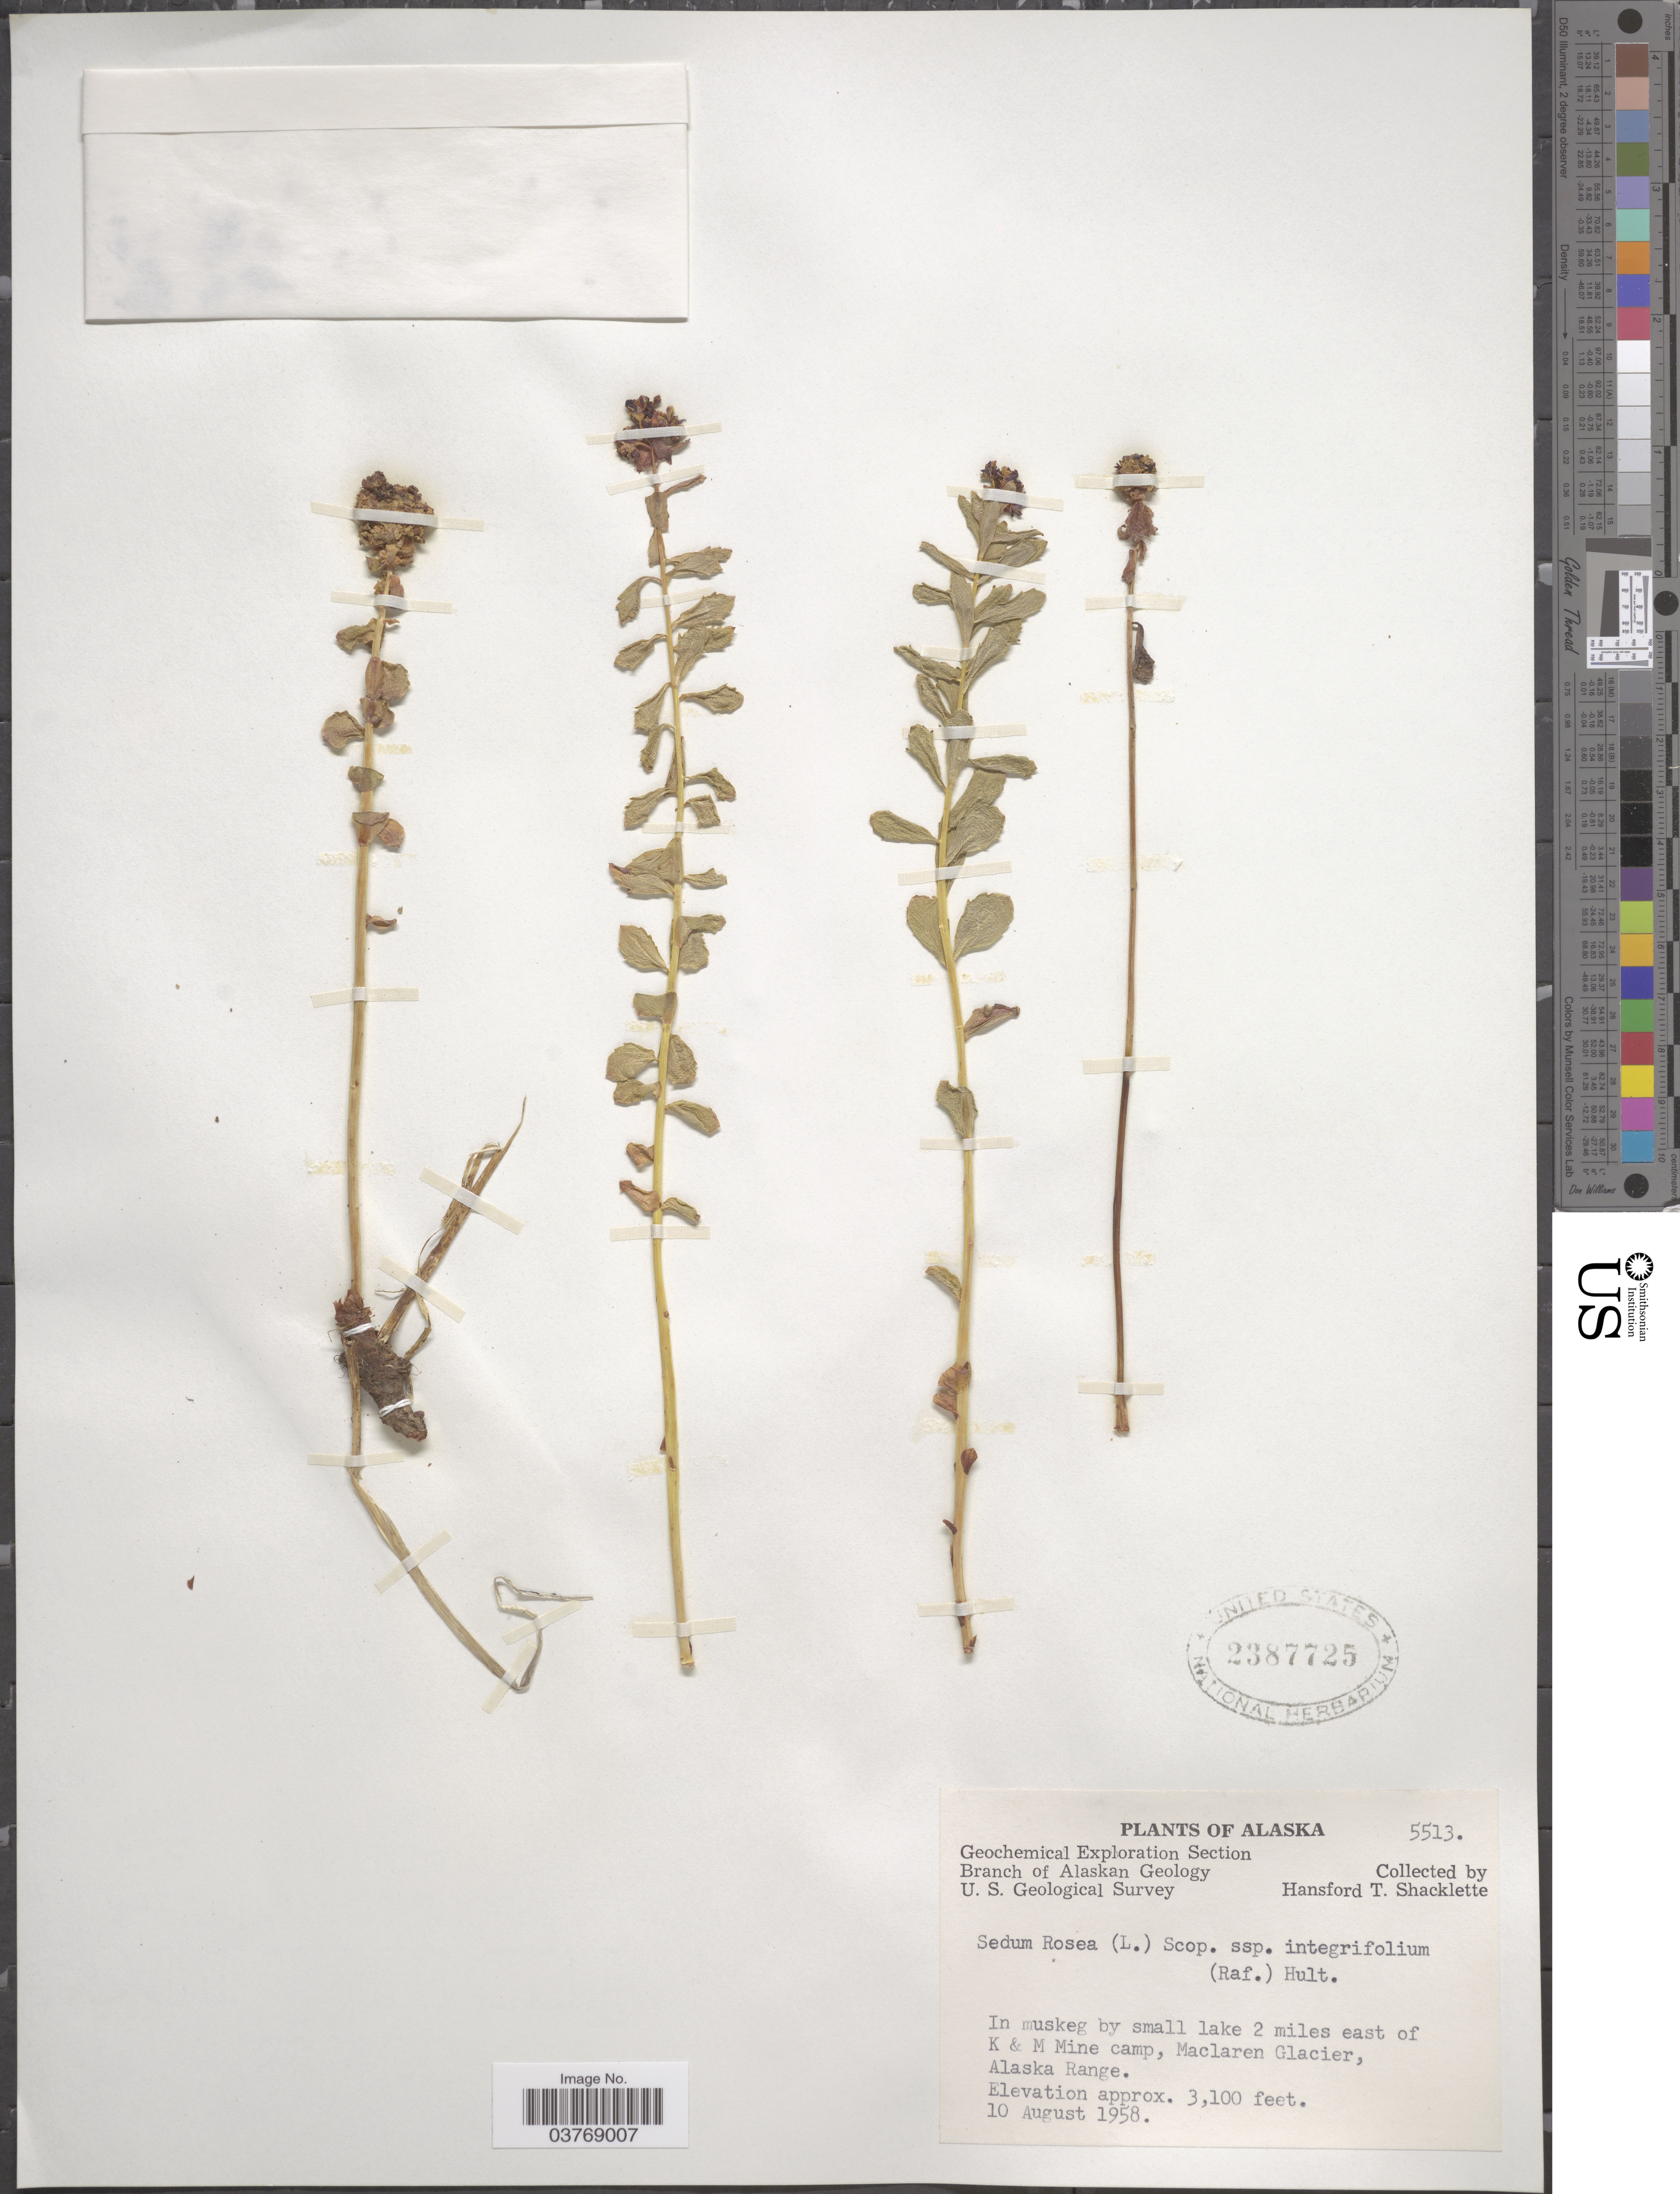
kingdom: Plantae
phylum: Tracheophyta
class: Magnoliopsida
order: Saxifragales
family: Crassulaceae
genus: Rhodiola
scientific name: Rhodiola integrifolia subsp. integrifolia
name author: Raf.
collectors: H. Shacklette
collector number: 5513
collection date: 1958-08-10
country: United States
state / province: Alaska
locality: By small lake 2 miles east of K & M Mine camp, Maclaren Glacier, Alaska Range.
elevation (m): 945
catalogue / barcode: US 2387725